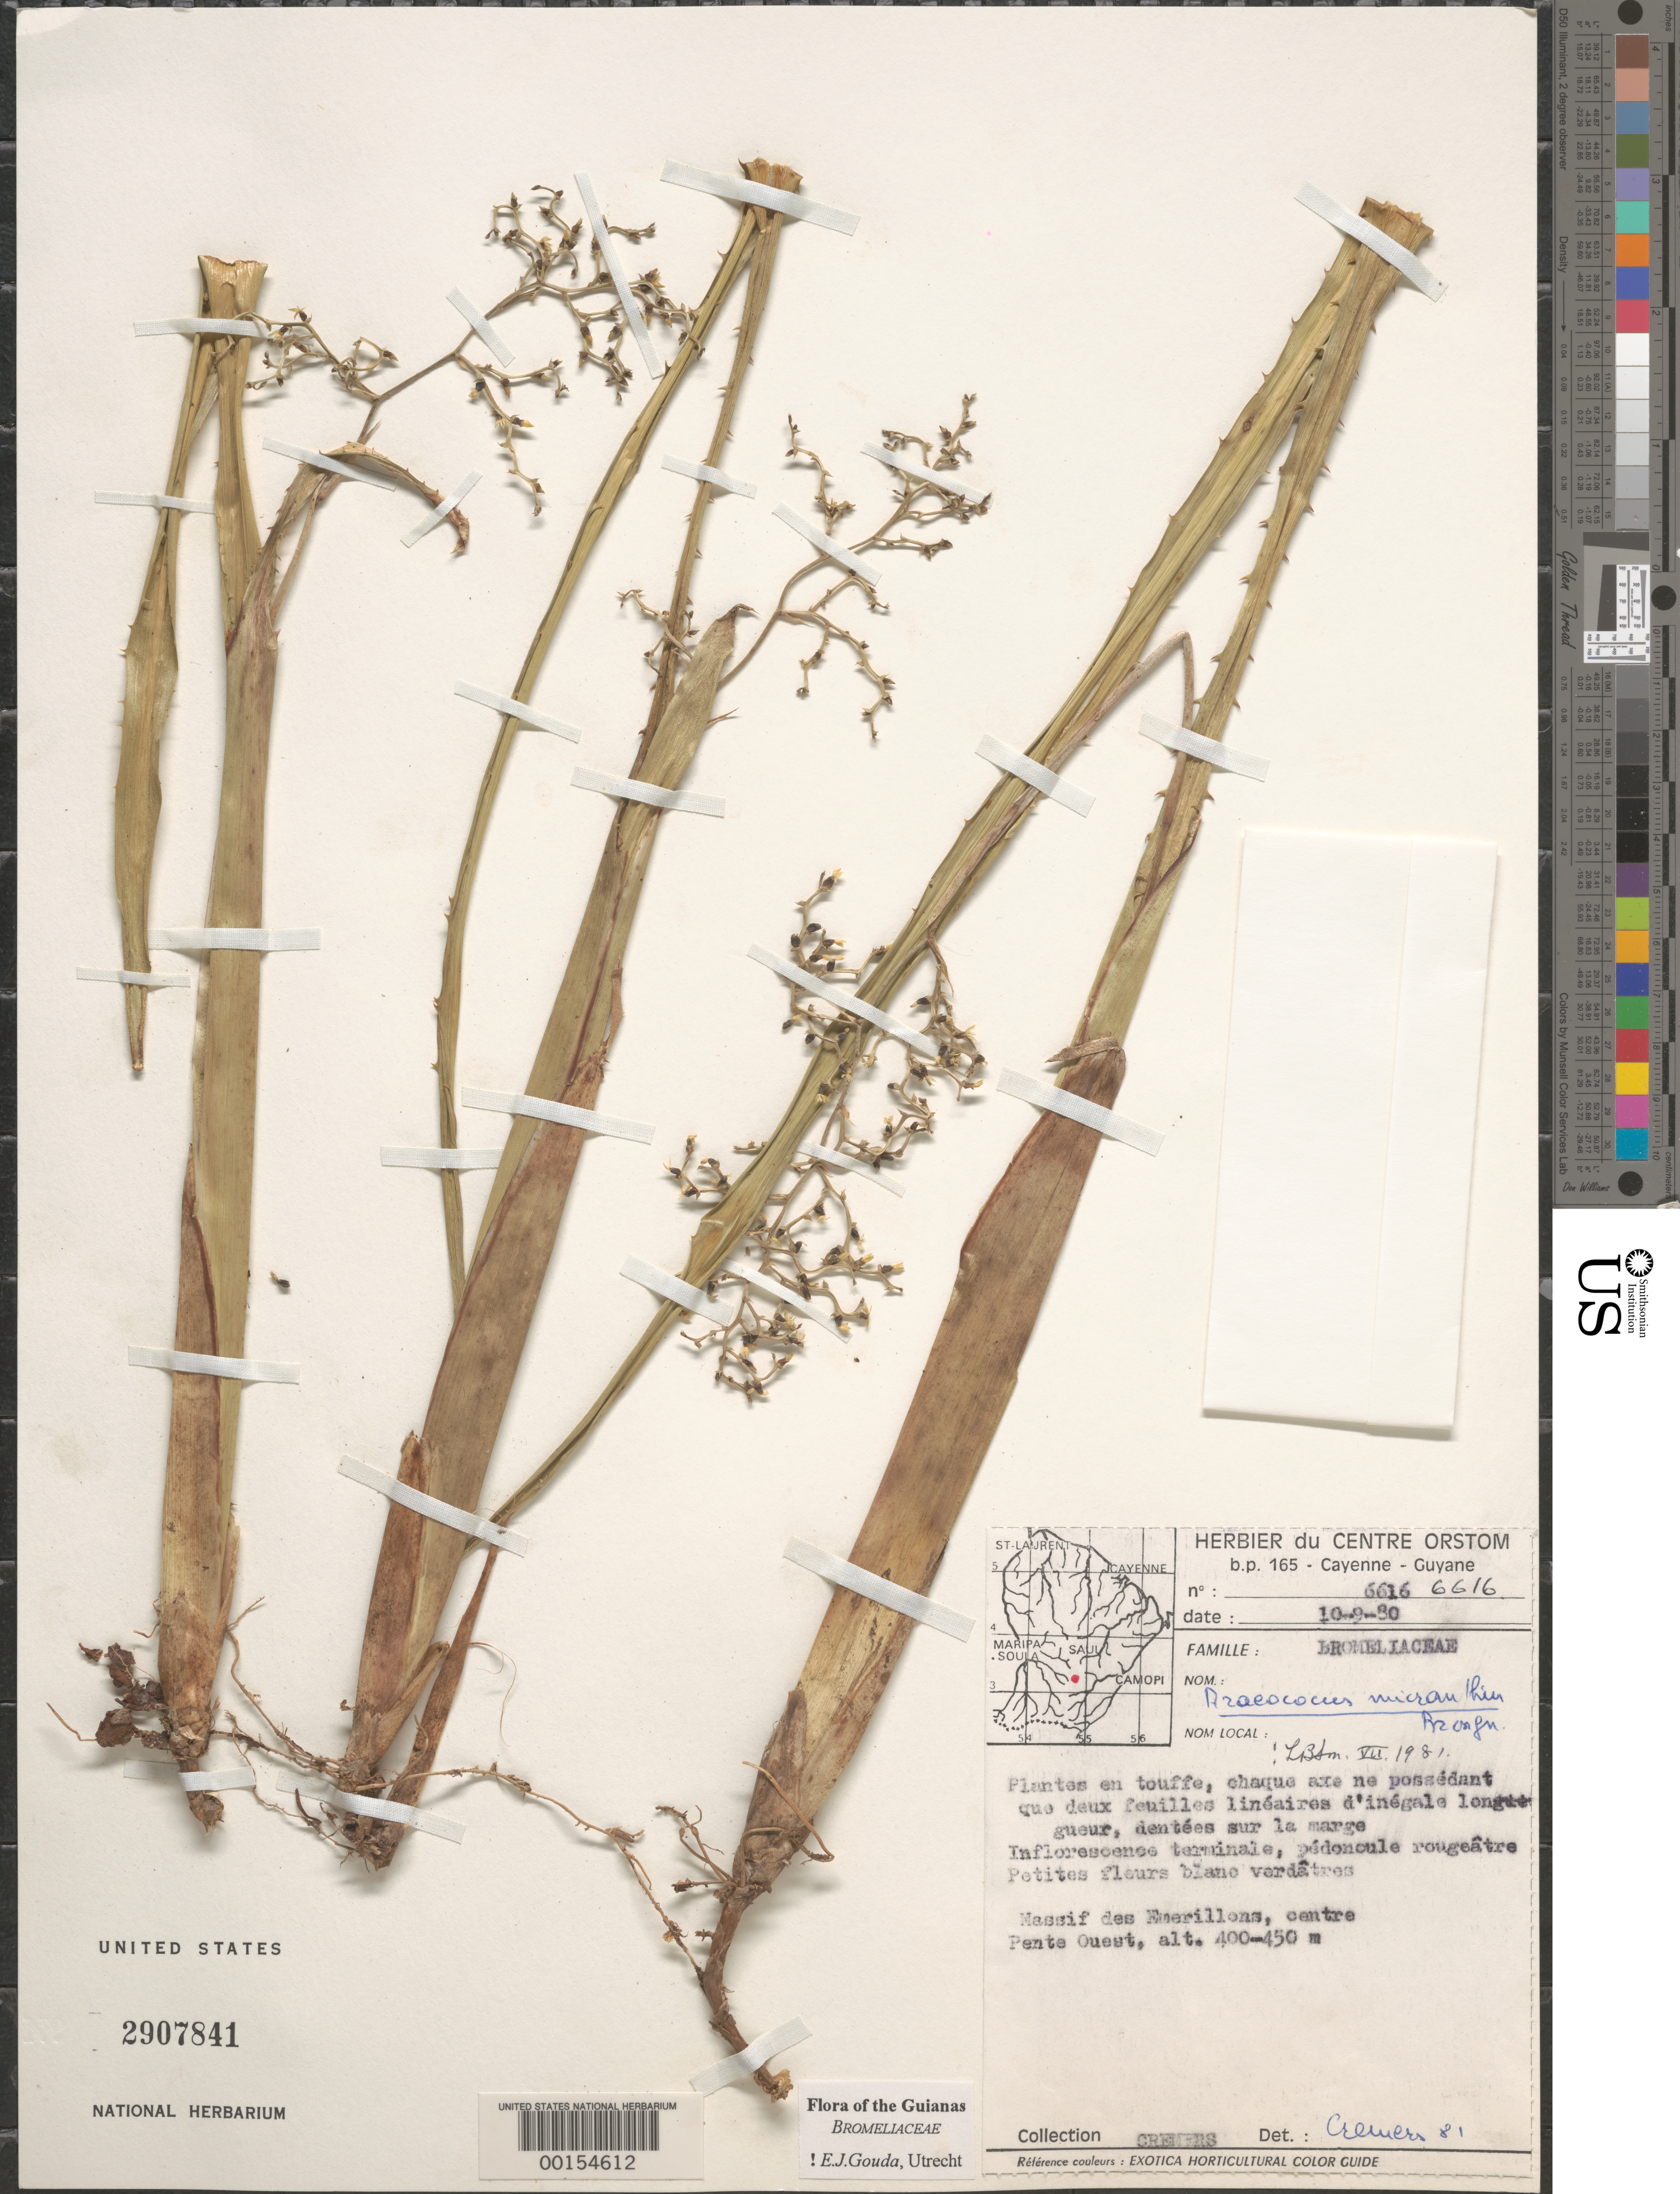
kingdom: Plantae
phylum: Tracheophyta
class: Liliopsida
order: Poales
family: Bromeliaceae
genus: Araeococcus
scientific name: Araeococcus micranthus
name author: Brongn.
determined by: Gouda, E. J.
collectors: G. Cremers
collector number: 6616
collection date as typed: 10-Sep-80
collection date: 1980-09-10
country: French Guiana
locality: Émerillon Massif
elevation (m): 400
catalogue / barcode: US 2907841